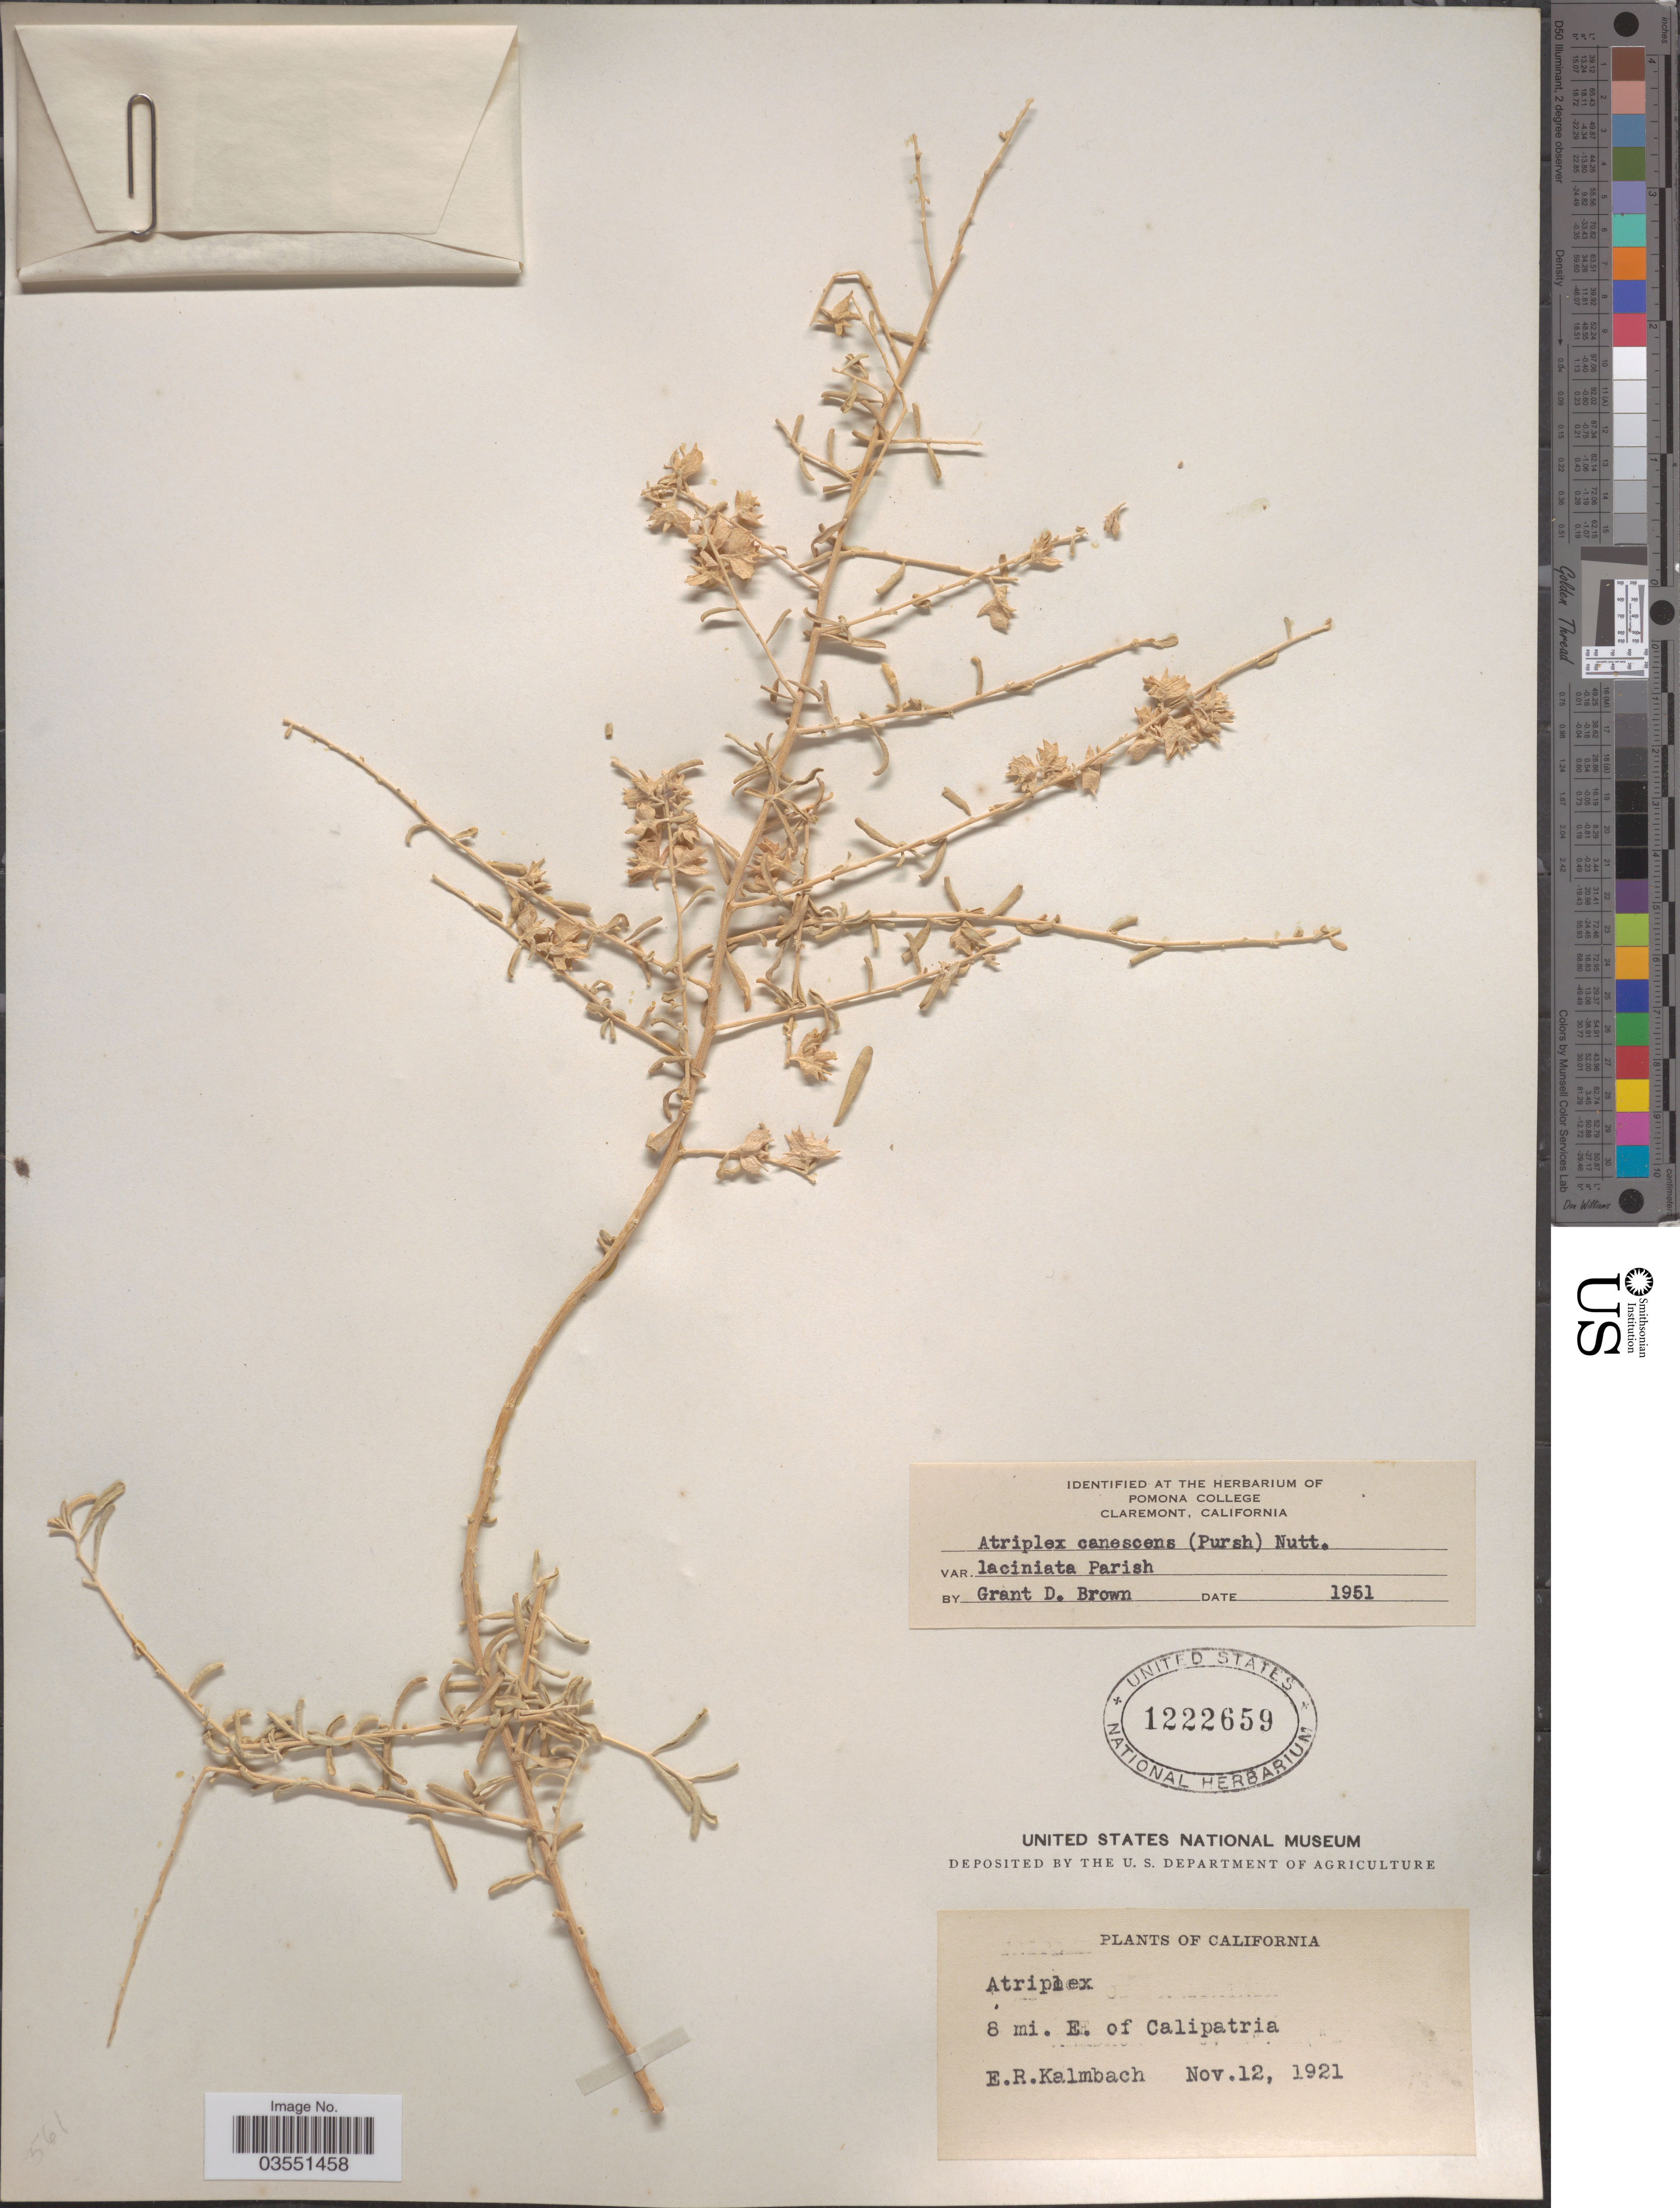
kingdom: Plantae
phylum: Tracheophyta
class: Magnoliopsida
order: Caryophyllales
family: Amaranthaceae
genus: Atriplex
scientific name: Atriplex canescens var. laciniata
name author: Parish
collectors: E. Kalmbach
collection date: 1921-11-12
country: United States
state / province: California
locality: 8 mi. E. of Calipatria.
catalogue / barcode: US 1222659